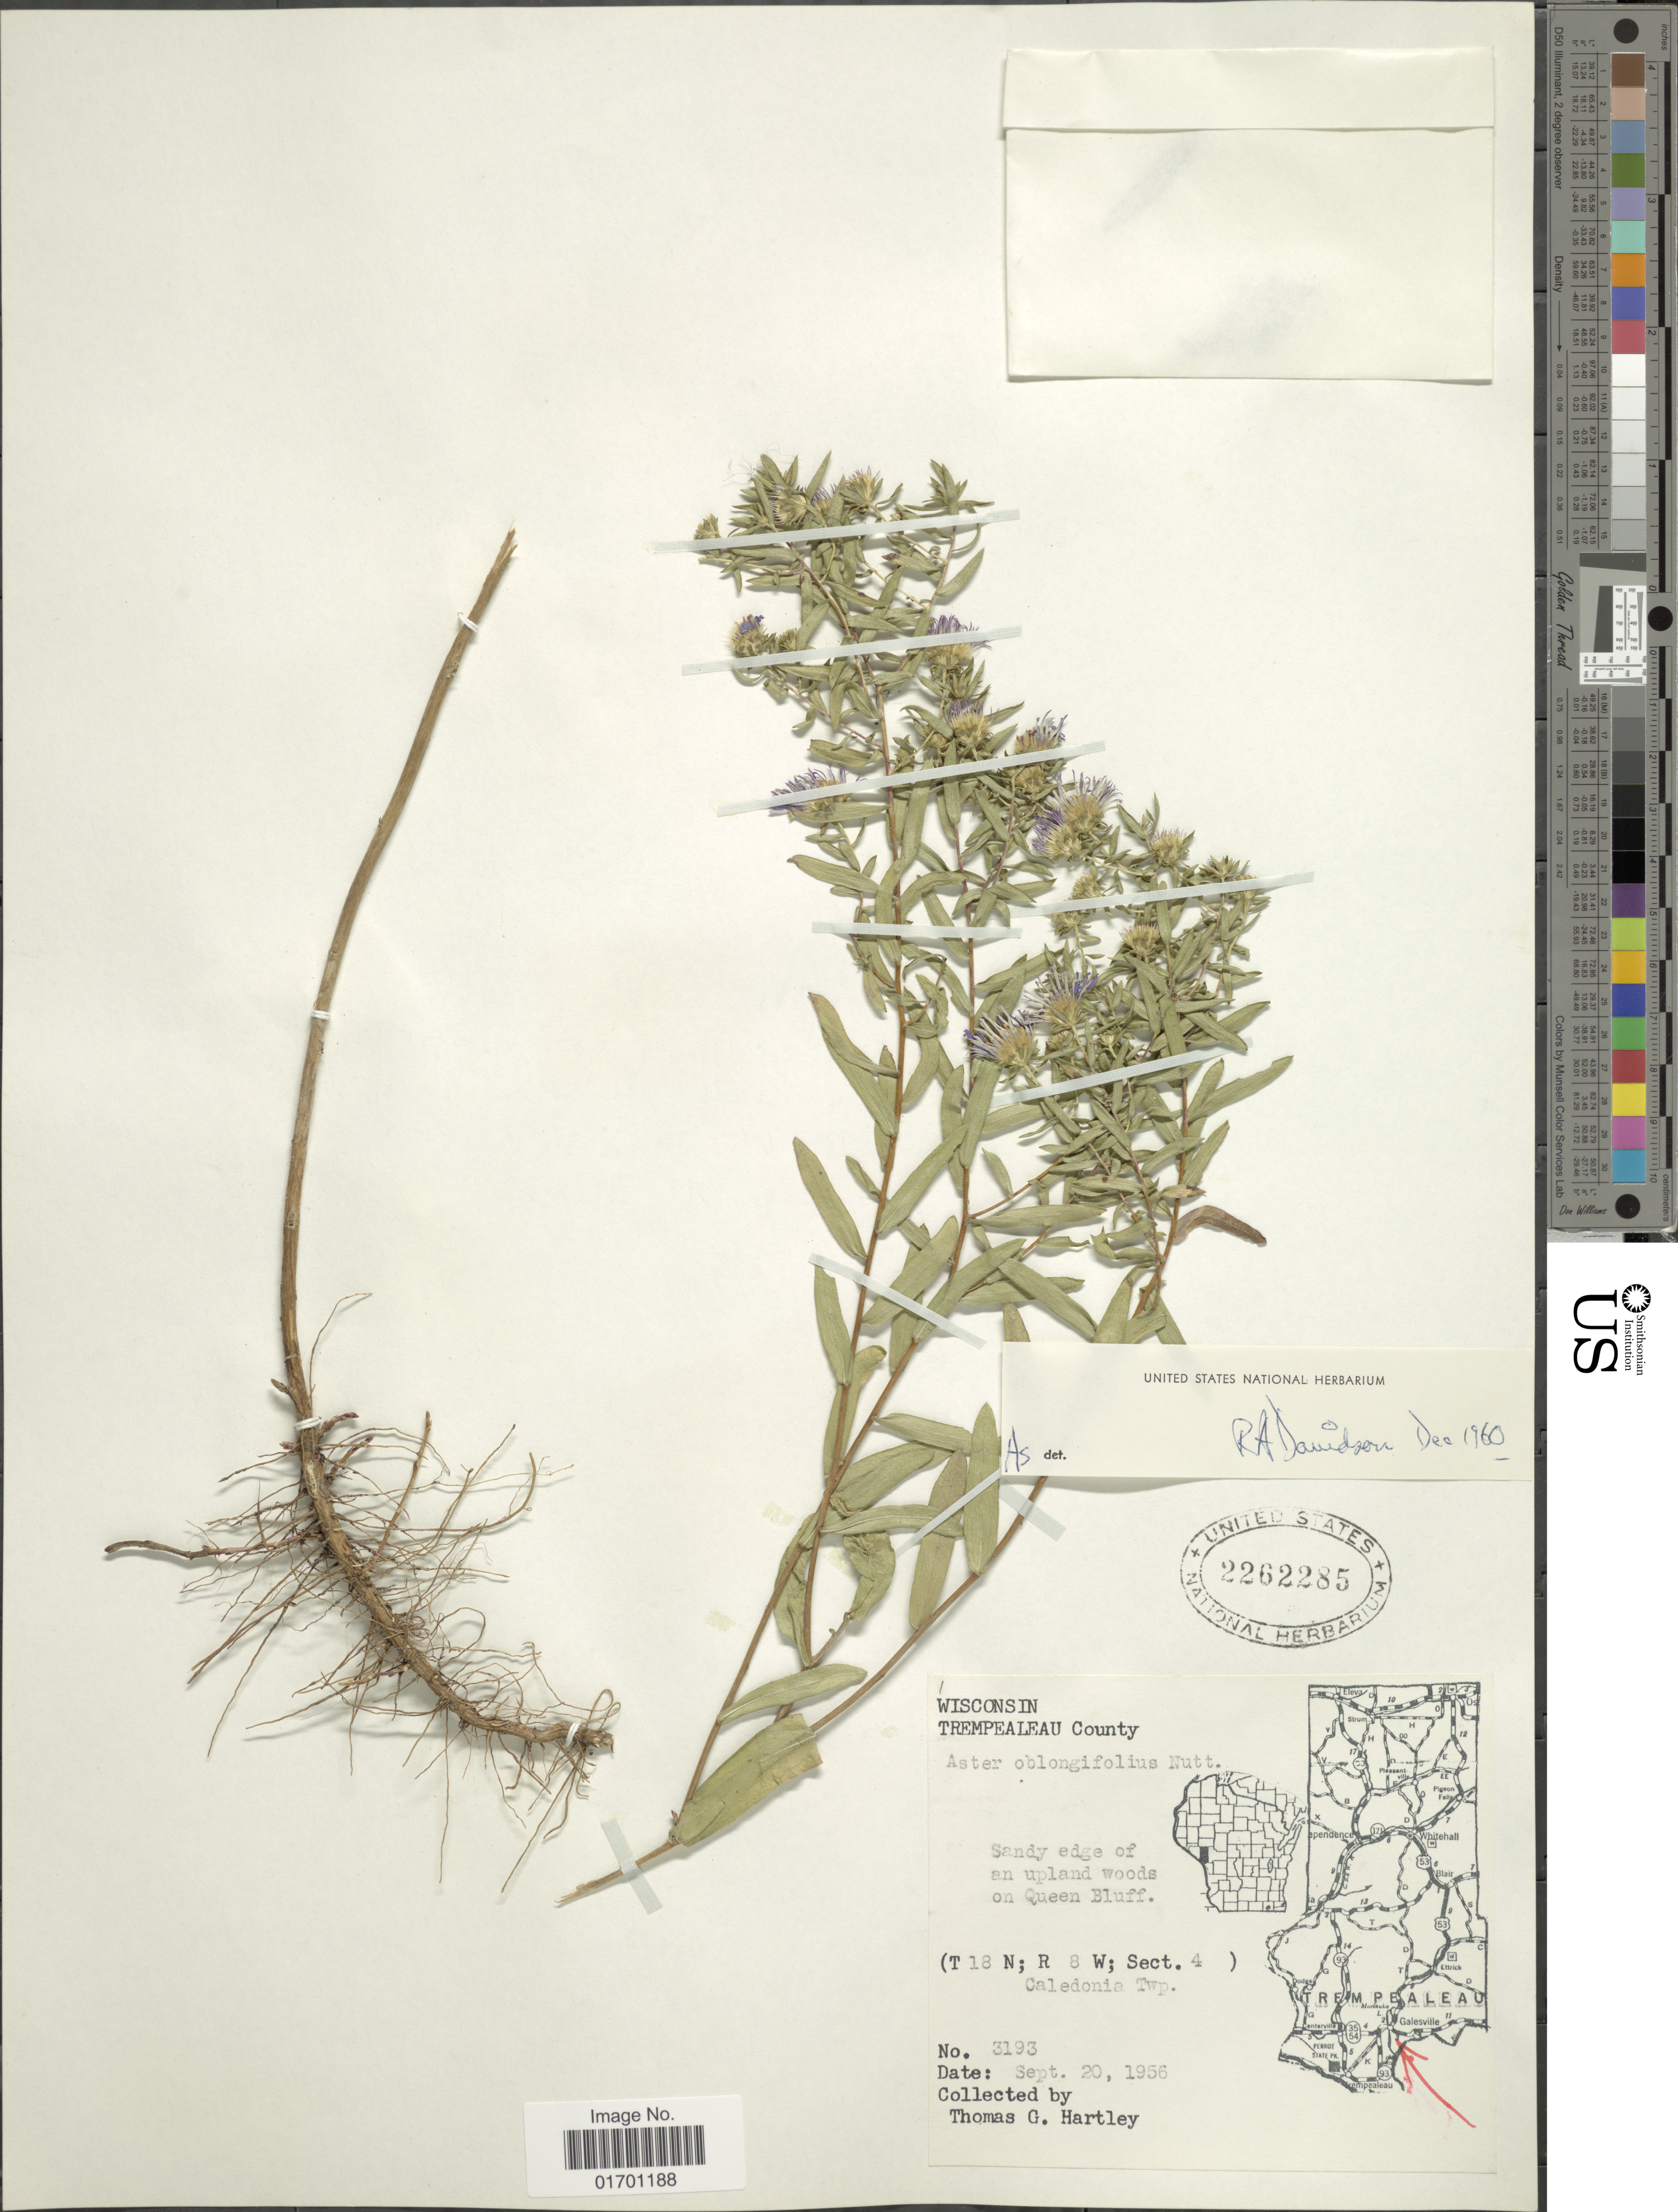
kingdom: Plantae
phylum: Tracheophyta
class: Magnoliopsida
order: Asterales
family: Asteraceae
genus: Symphyotrichum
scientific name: Symphyotrichum oblongifolium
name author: (Nutt.) G.L. Nesom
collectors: T. G. Hartley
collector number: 3193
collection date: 1956-09-20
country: United States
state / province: Wisconsin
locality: Trempealeau County, Sandy edge of an upland woods on Queen bluff, ( T 18 N; R 8 W; Sect. 4 ) Caledonia Twp.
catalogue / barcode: US 2262285